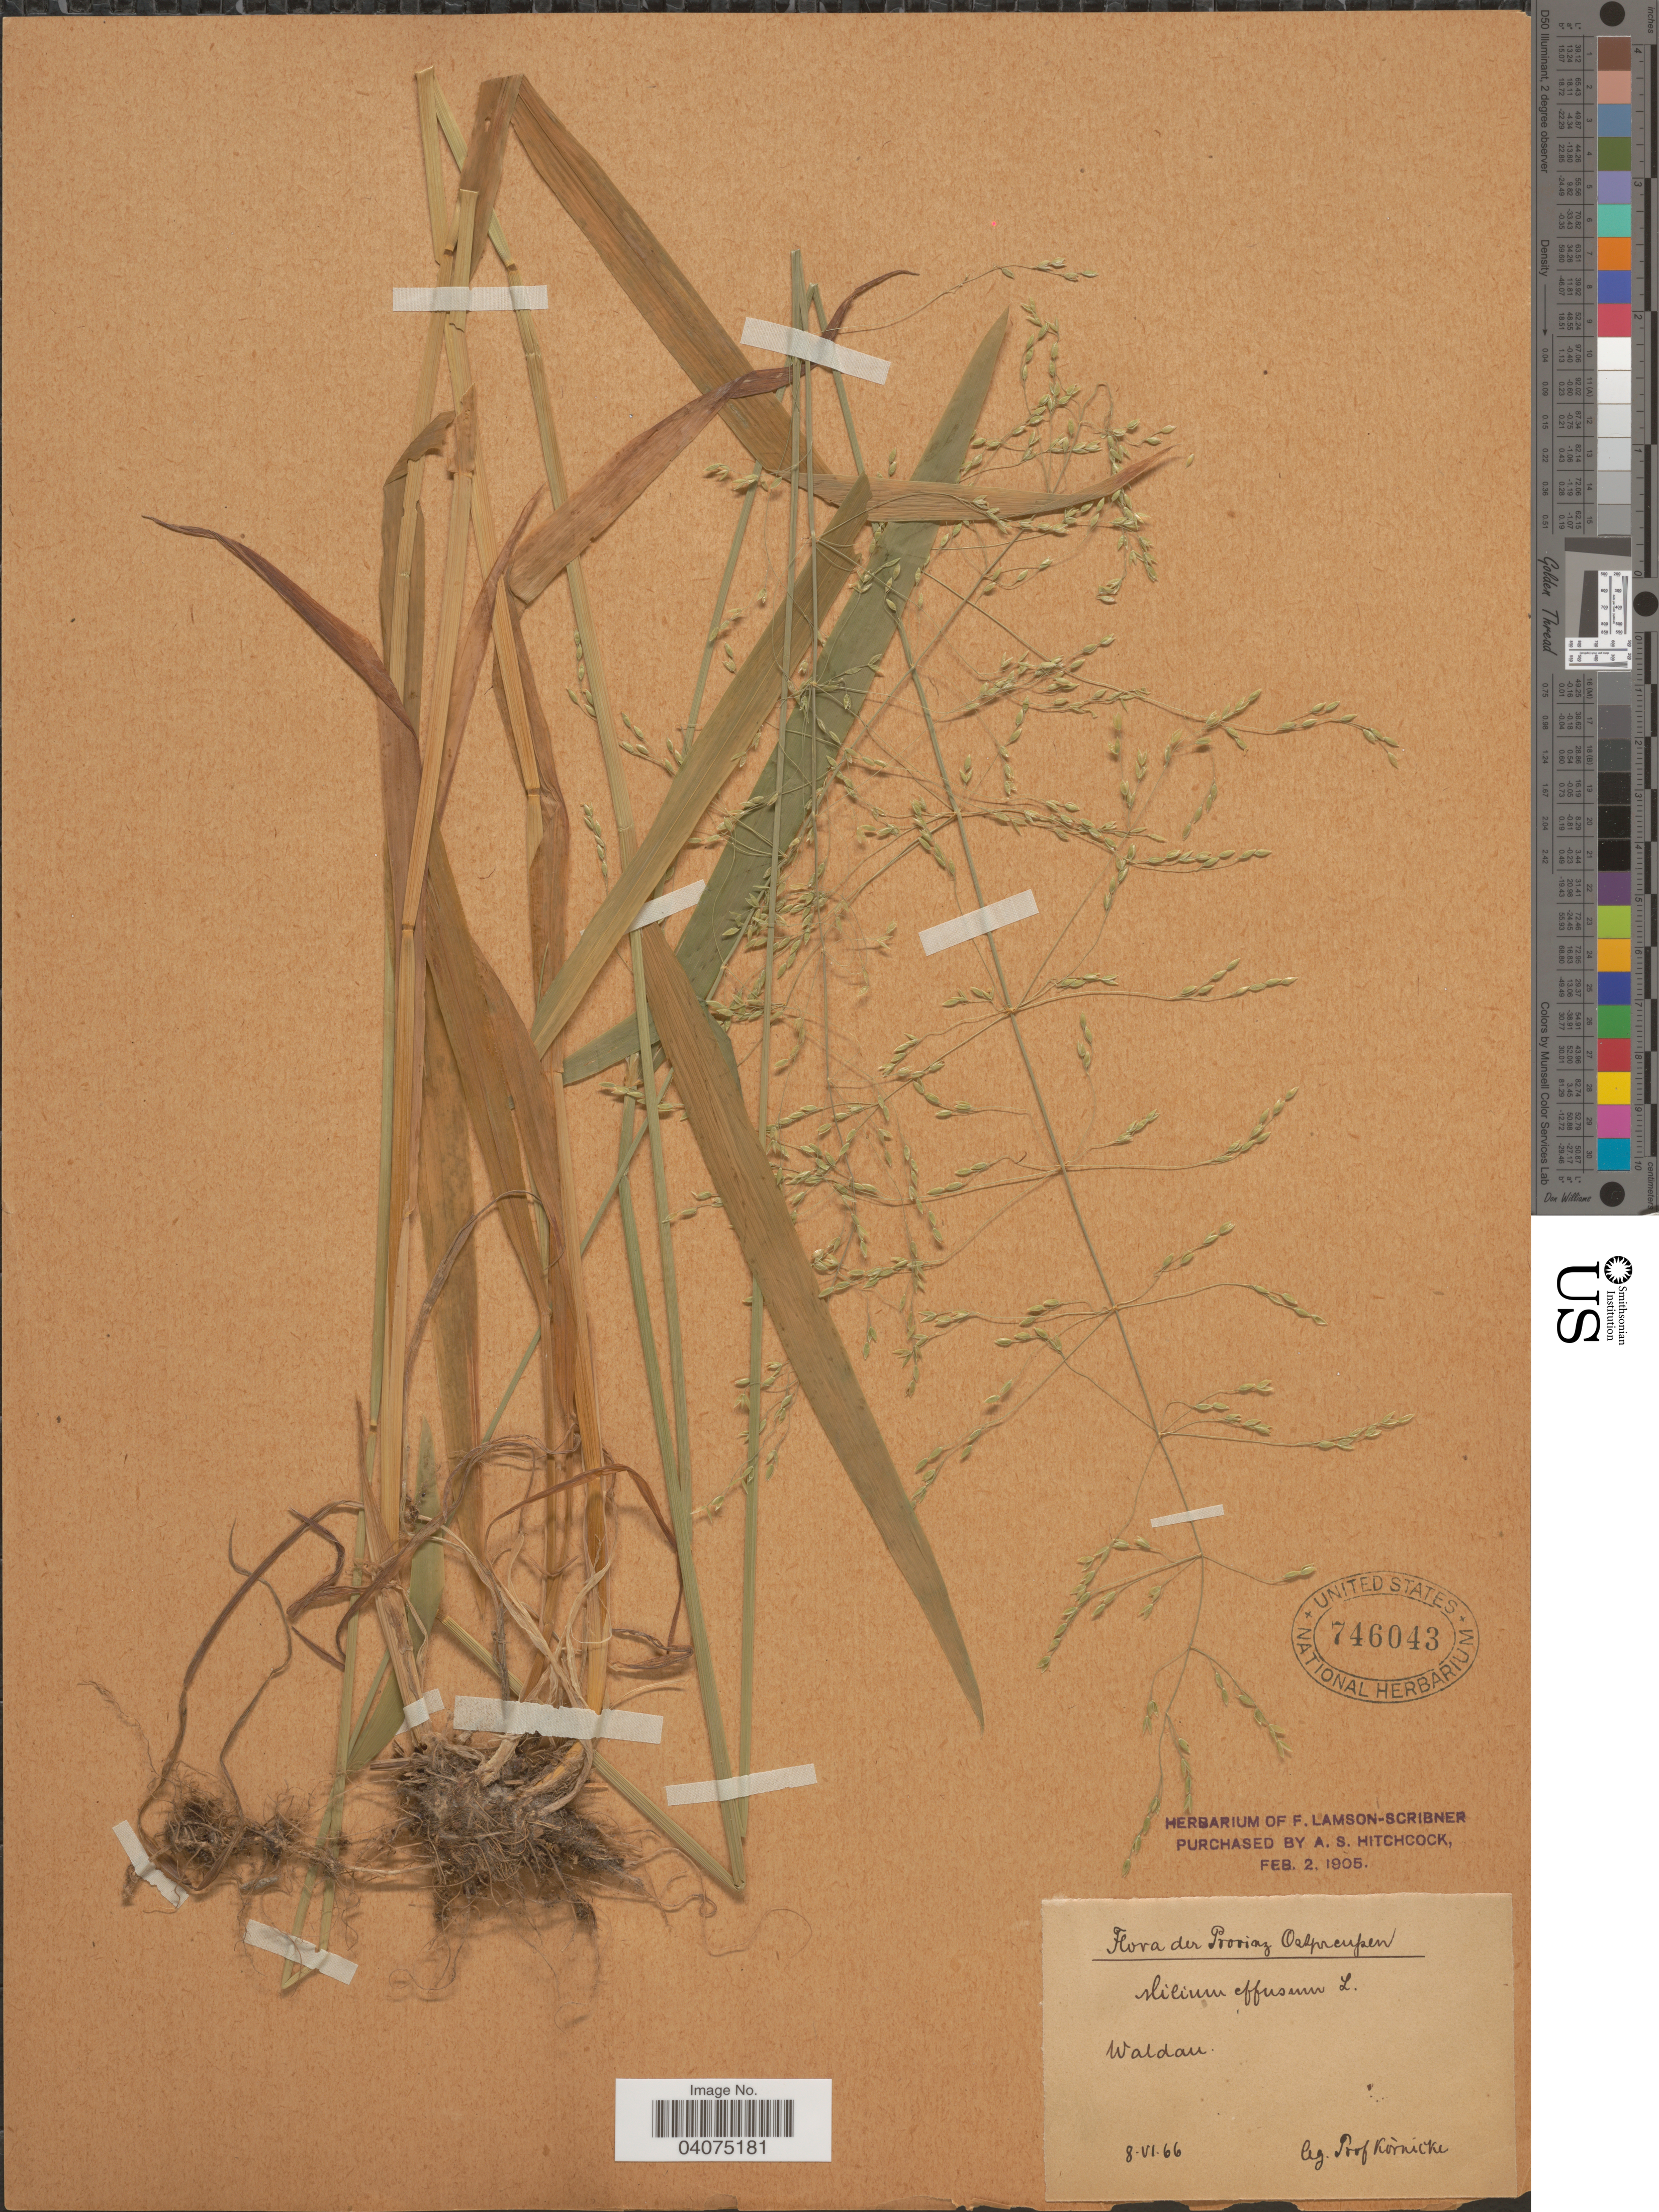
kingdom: Plantae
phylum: Tracheophyta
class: Liliopsida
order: Poales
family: Poaceae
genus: Milium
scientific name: Milium effusum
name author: L.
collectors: Körnicke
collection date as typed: Transcribed d/m/y: 8/6/66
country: Germany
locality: Provinz Ostpreussen. Waldau.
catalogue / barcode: US 746043